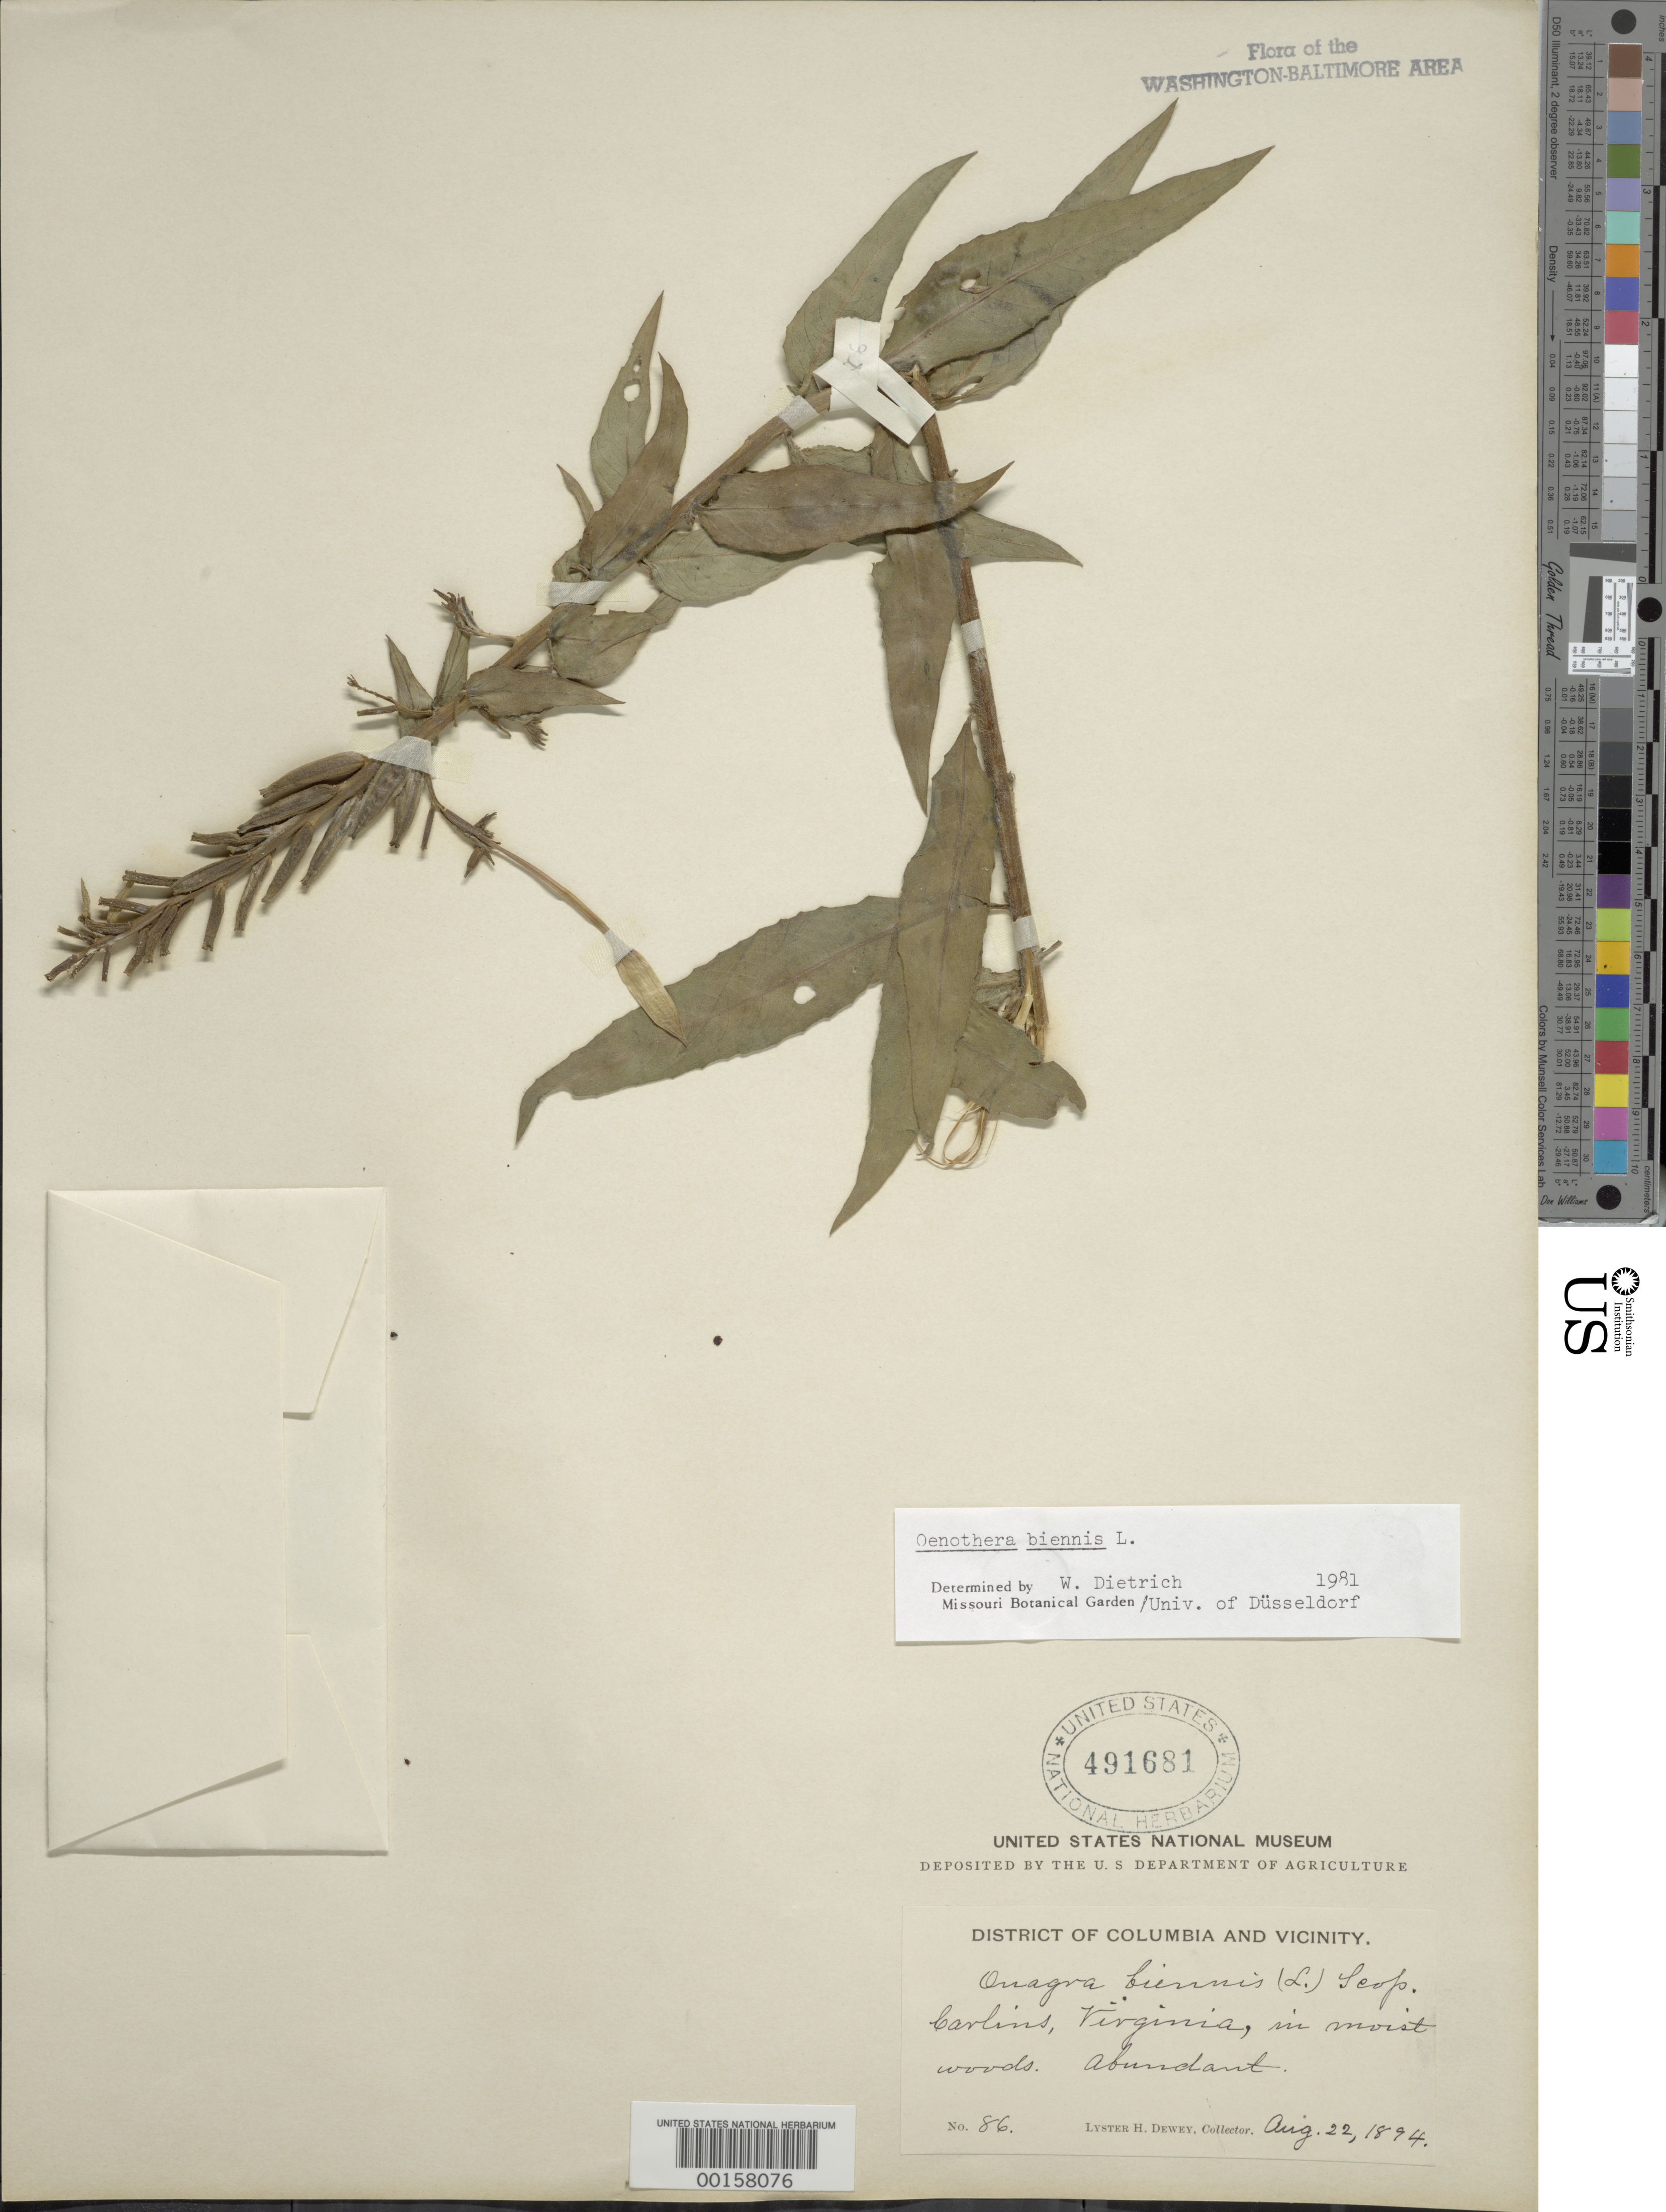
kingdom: Plantae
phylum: Tracheophyta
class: Magnoliopsida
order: Myrtales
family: Onagraceae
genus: Oenothera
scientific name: Oenothera biennis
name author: L.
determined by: Dietrich, W.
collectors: L. H. Dewey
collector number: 86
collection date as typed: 22 Aug 1894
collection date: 1894-08-22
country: United States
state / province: Virginia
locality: Carlins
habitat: In moist woods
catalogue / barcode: US 491681